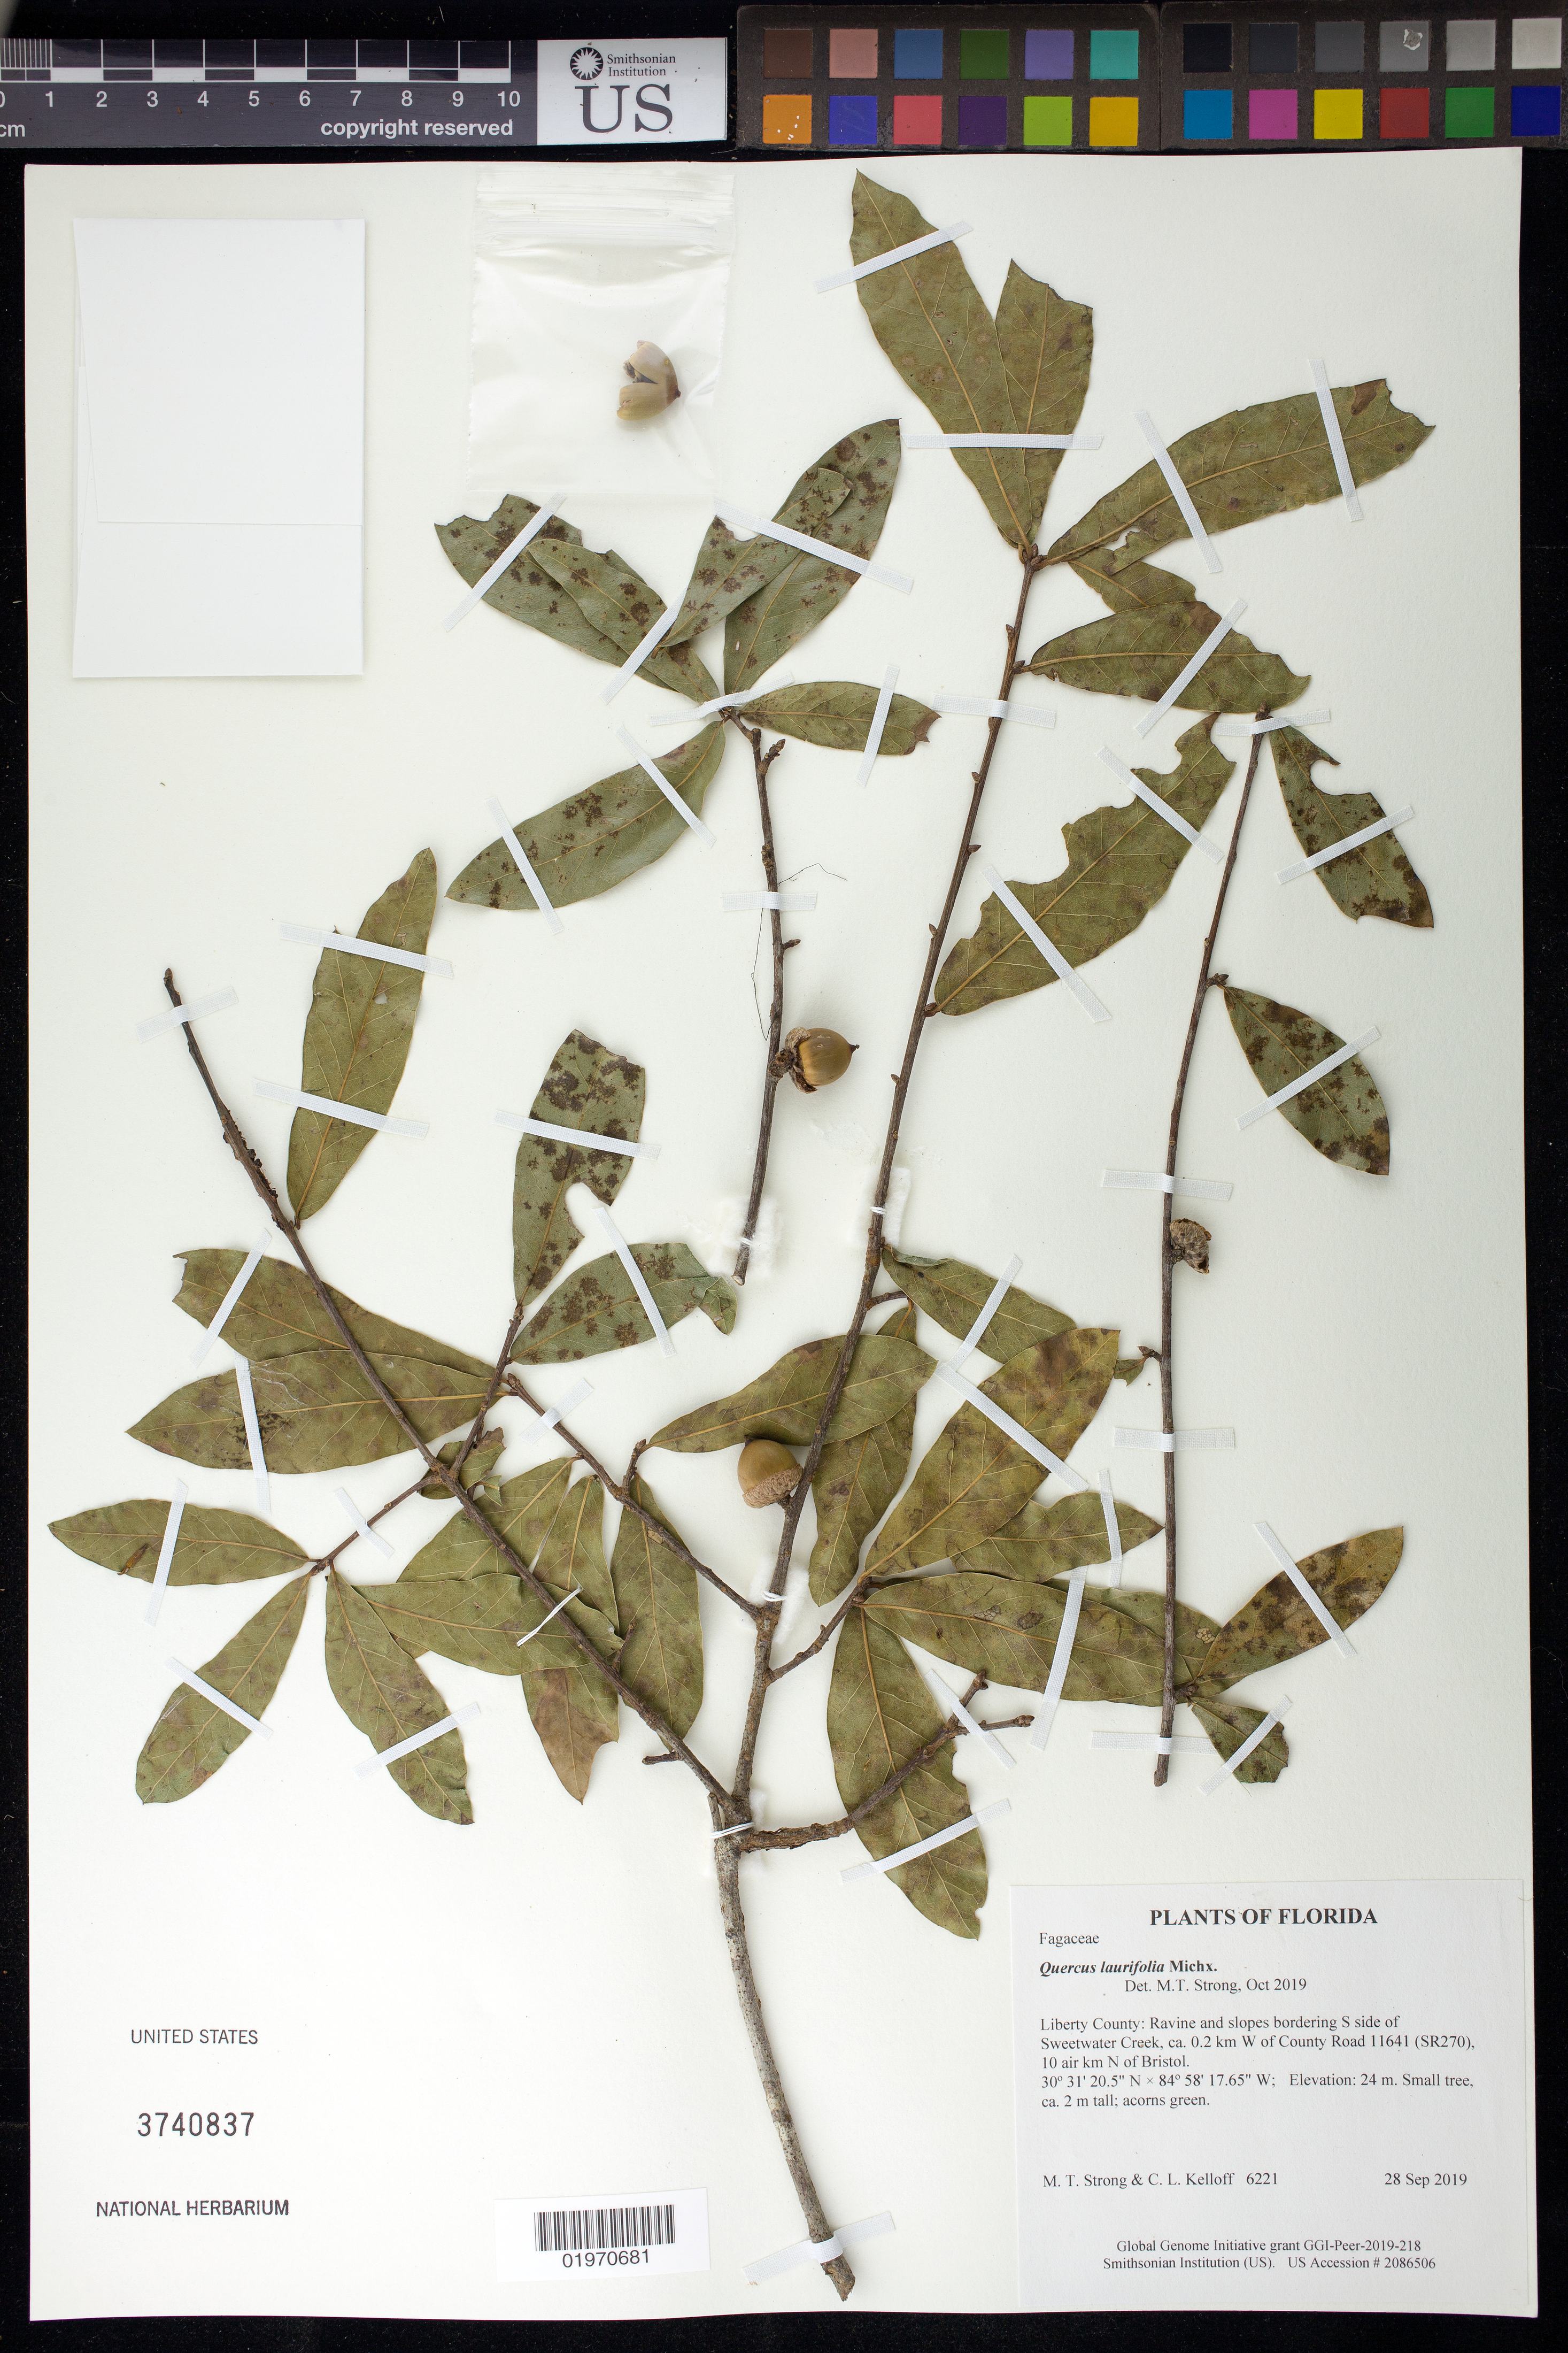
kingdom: Plantae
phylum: Tracheophyta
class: Magnoliopsida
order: Fagales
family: Fagaceae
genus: Quercus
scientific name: Quercus laurifolia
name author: Michx.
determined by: Strong, Mark T., (BOT), Smithsonian Institution - National Museum of Natural History (UNITED STATES)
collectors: M. T. Strong & C. L. Kelloff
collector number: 6221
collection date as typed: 28 Sep 2019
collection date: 2019-09-28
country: United States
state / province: Florida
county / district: Liberty County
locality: Ravine and slopes on S side of Sweetwater Creek, ca. 0.2 km W of County Road 11641 (SR270), 10 air km N of Bristol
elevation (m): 24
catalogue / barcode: US 3740837